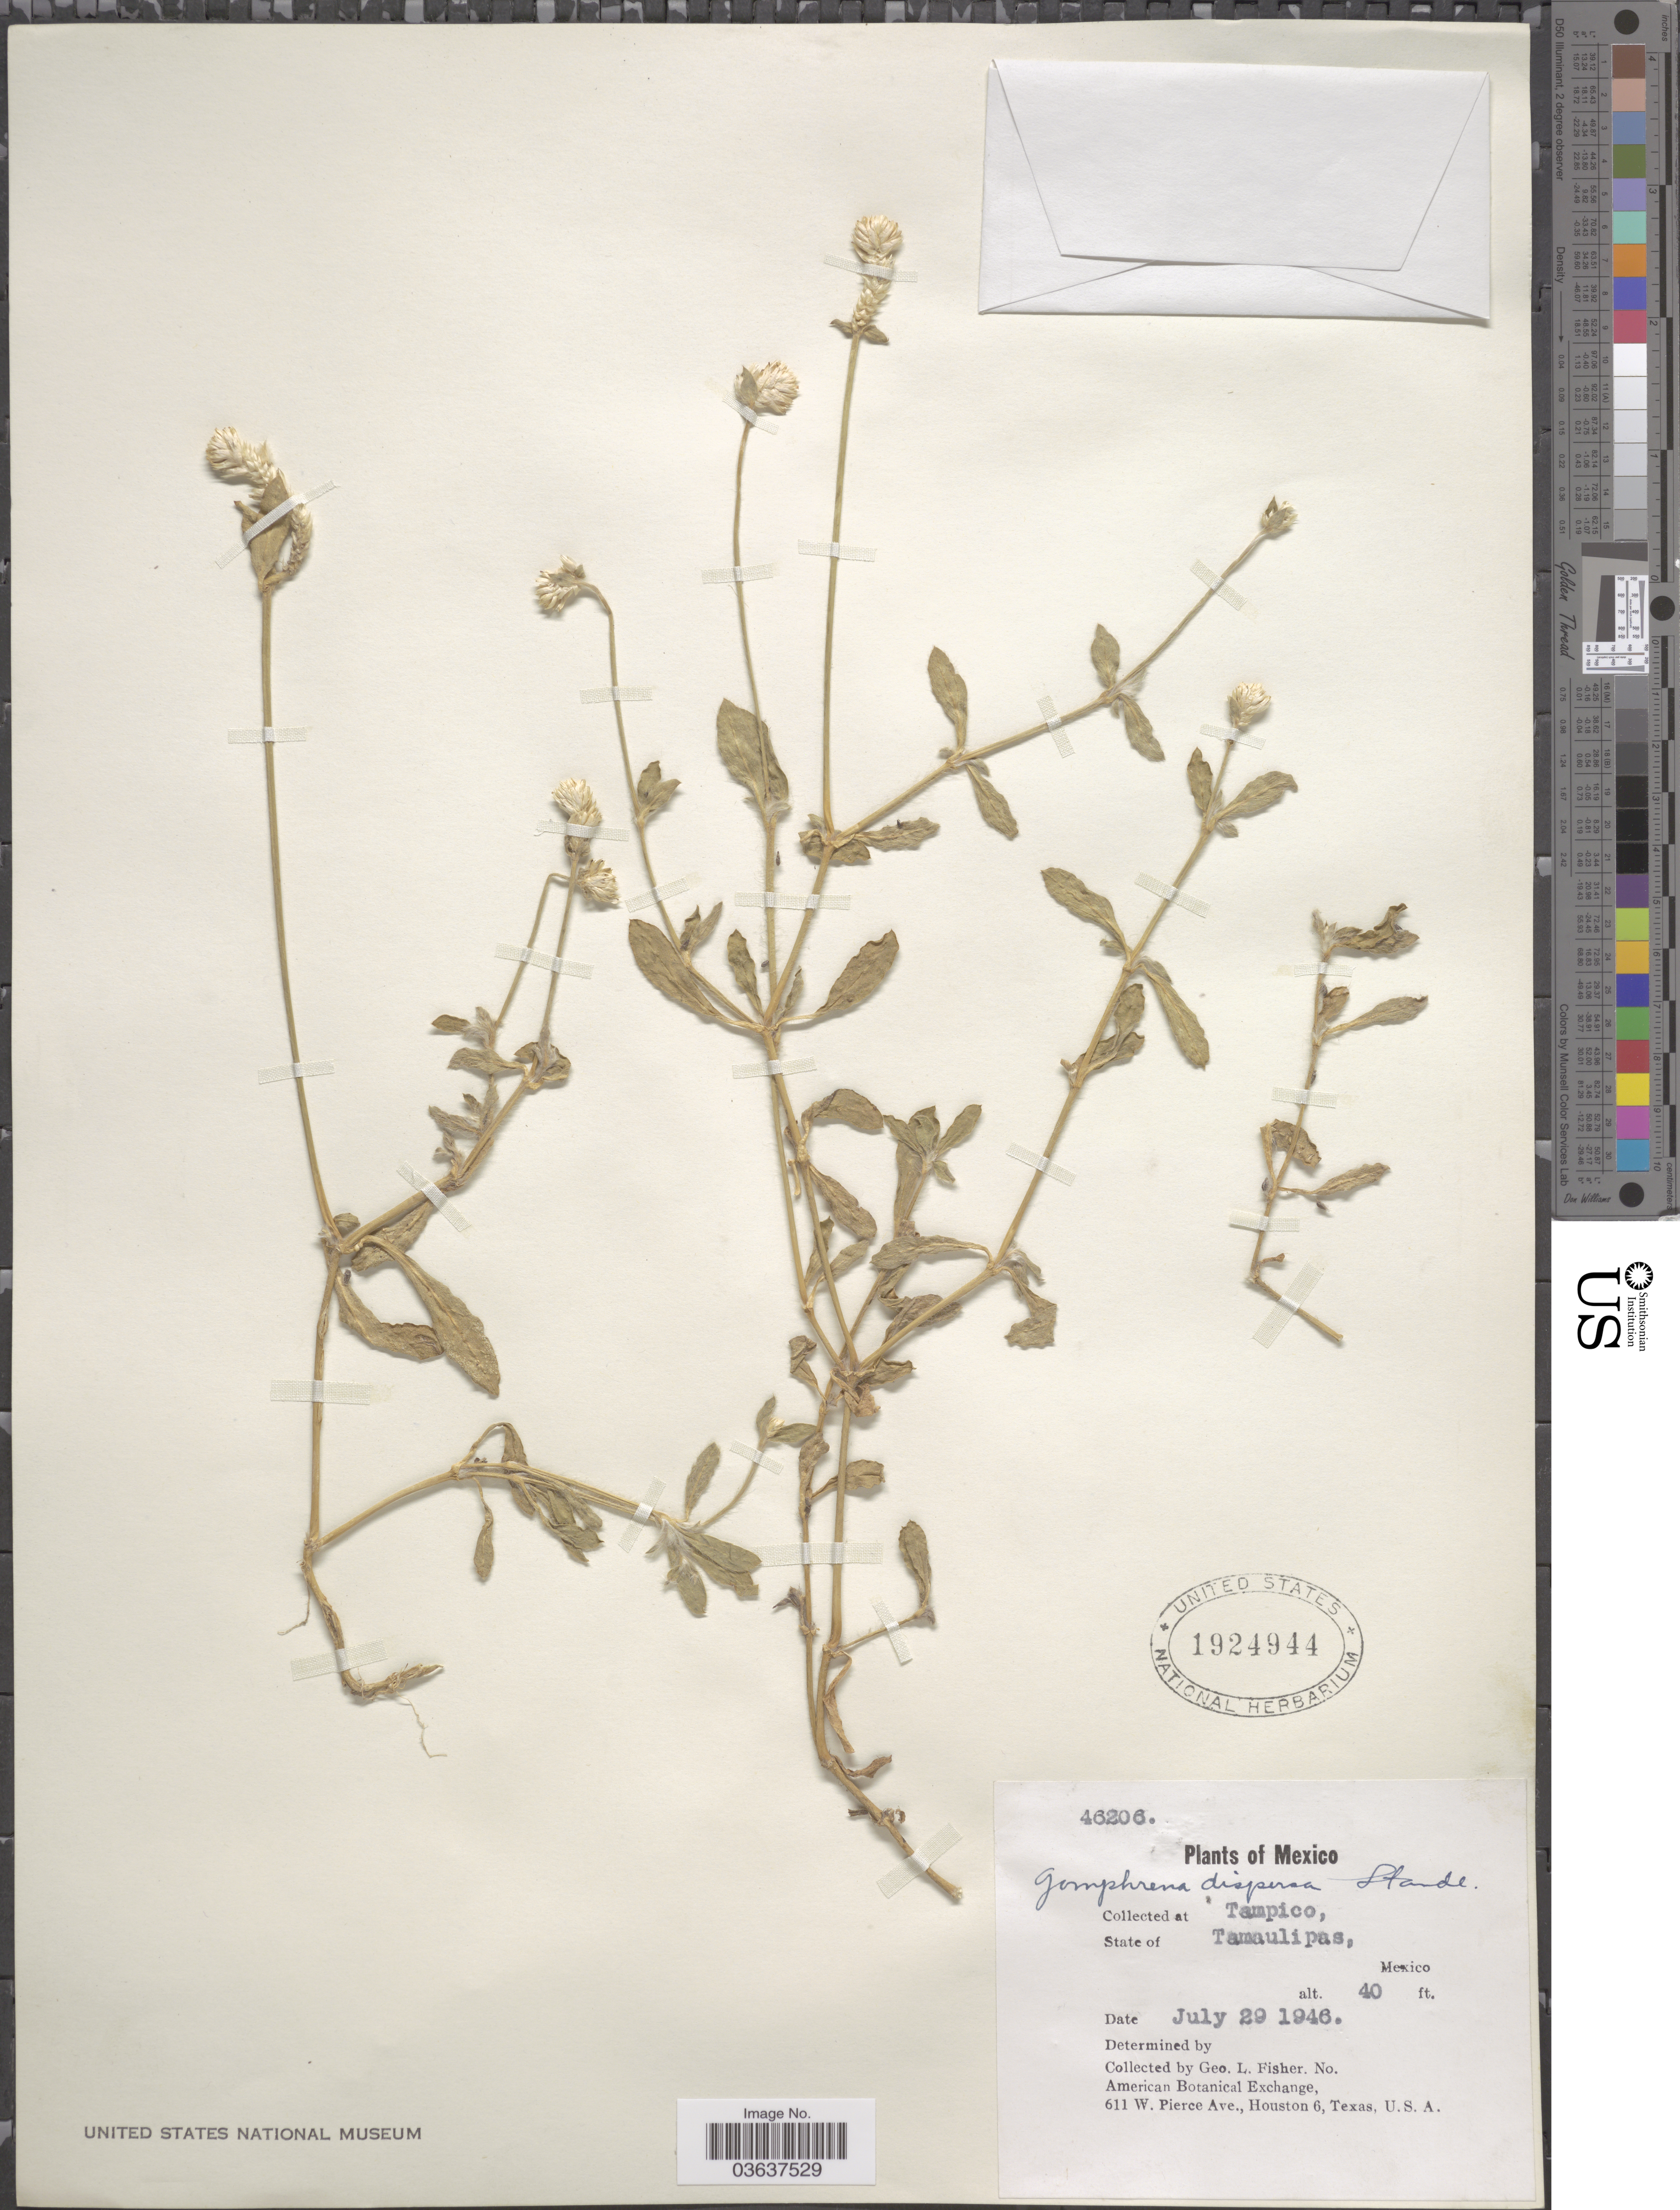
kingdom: Plantae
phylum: Tracheophyta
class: Magnoliopsida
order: Caryophyllales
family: Amaranthaceae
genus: Gomphrena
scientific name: Gomphrena dispersa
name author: Standl.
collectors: G. L. Fisher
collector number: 46206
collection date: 1946-07-29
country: Mexico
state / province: Tamaulipas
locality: At Tampico.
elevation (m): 12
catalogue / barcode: US 1924944